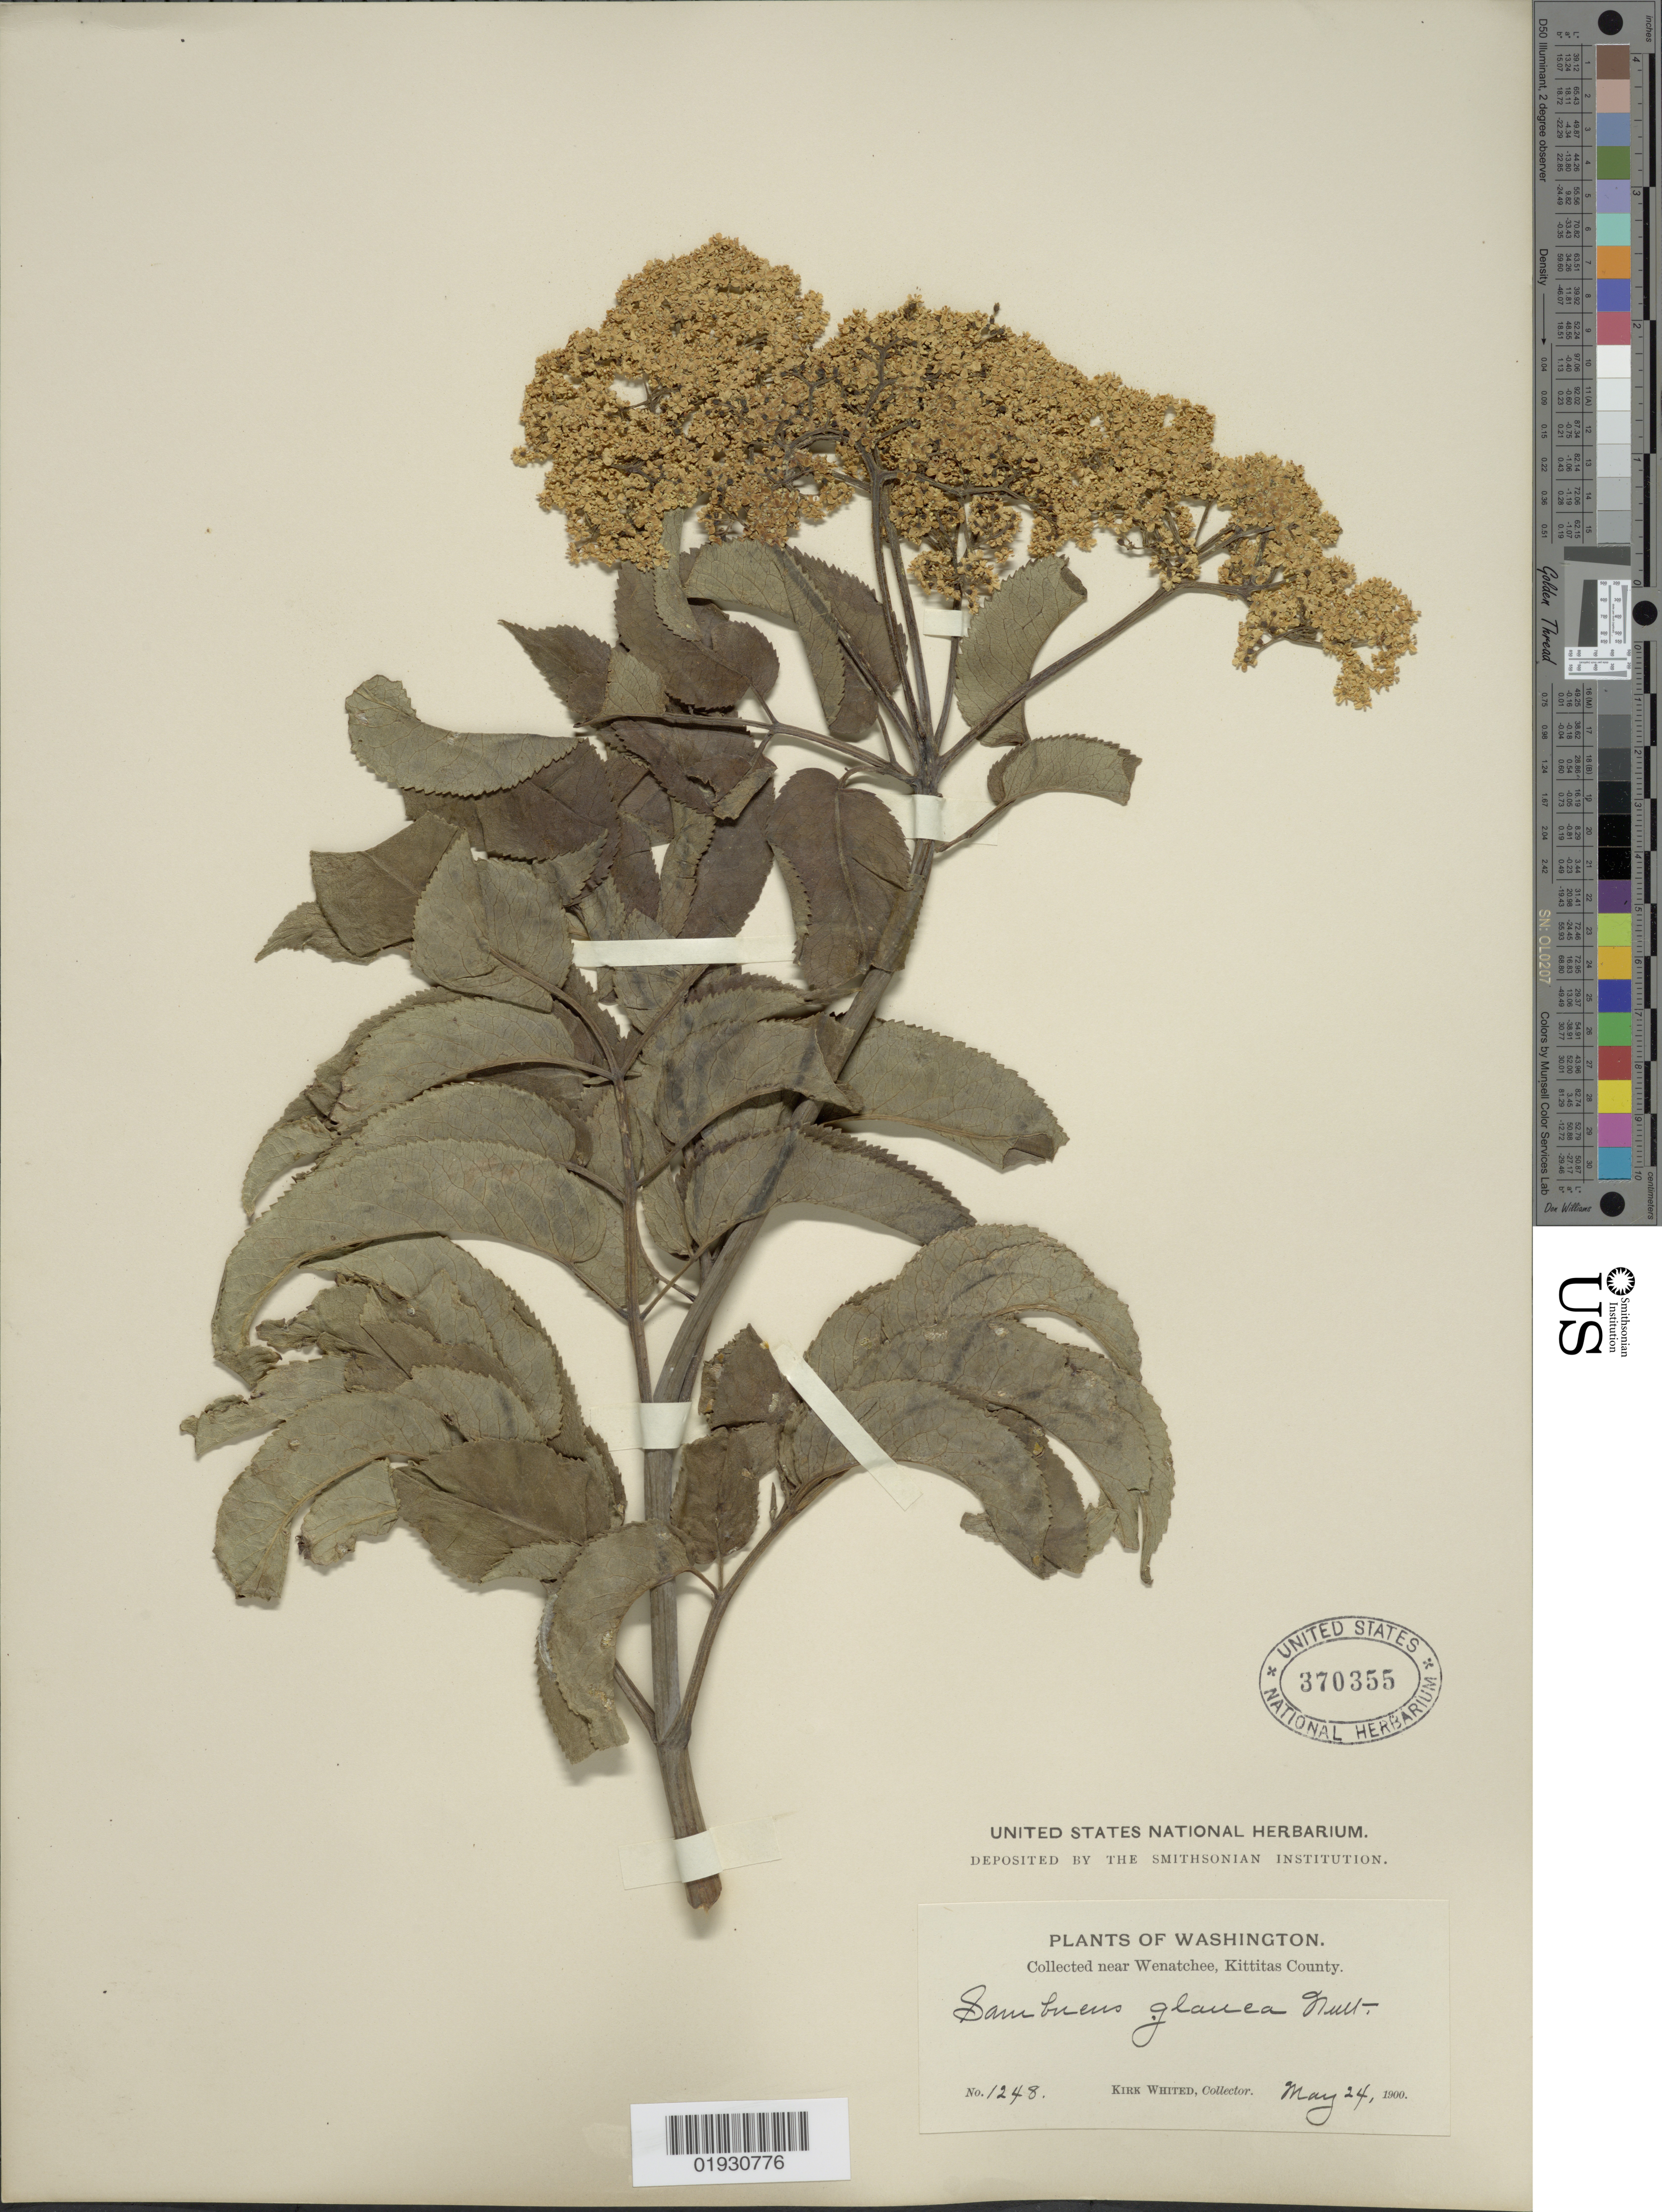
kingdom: Plantae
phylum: Tracheophyta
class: Magnoliopsida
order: Dipsacales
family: Viburnaceae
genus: Sambucus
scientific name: Sambucus cerulea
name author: Raf.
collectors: K. Whited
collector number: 1248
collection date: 1900-05-24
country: United States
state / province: Washington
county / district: Kittitas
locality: Near Wenatchee, Kittitas County.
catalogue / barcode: US 370355